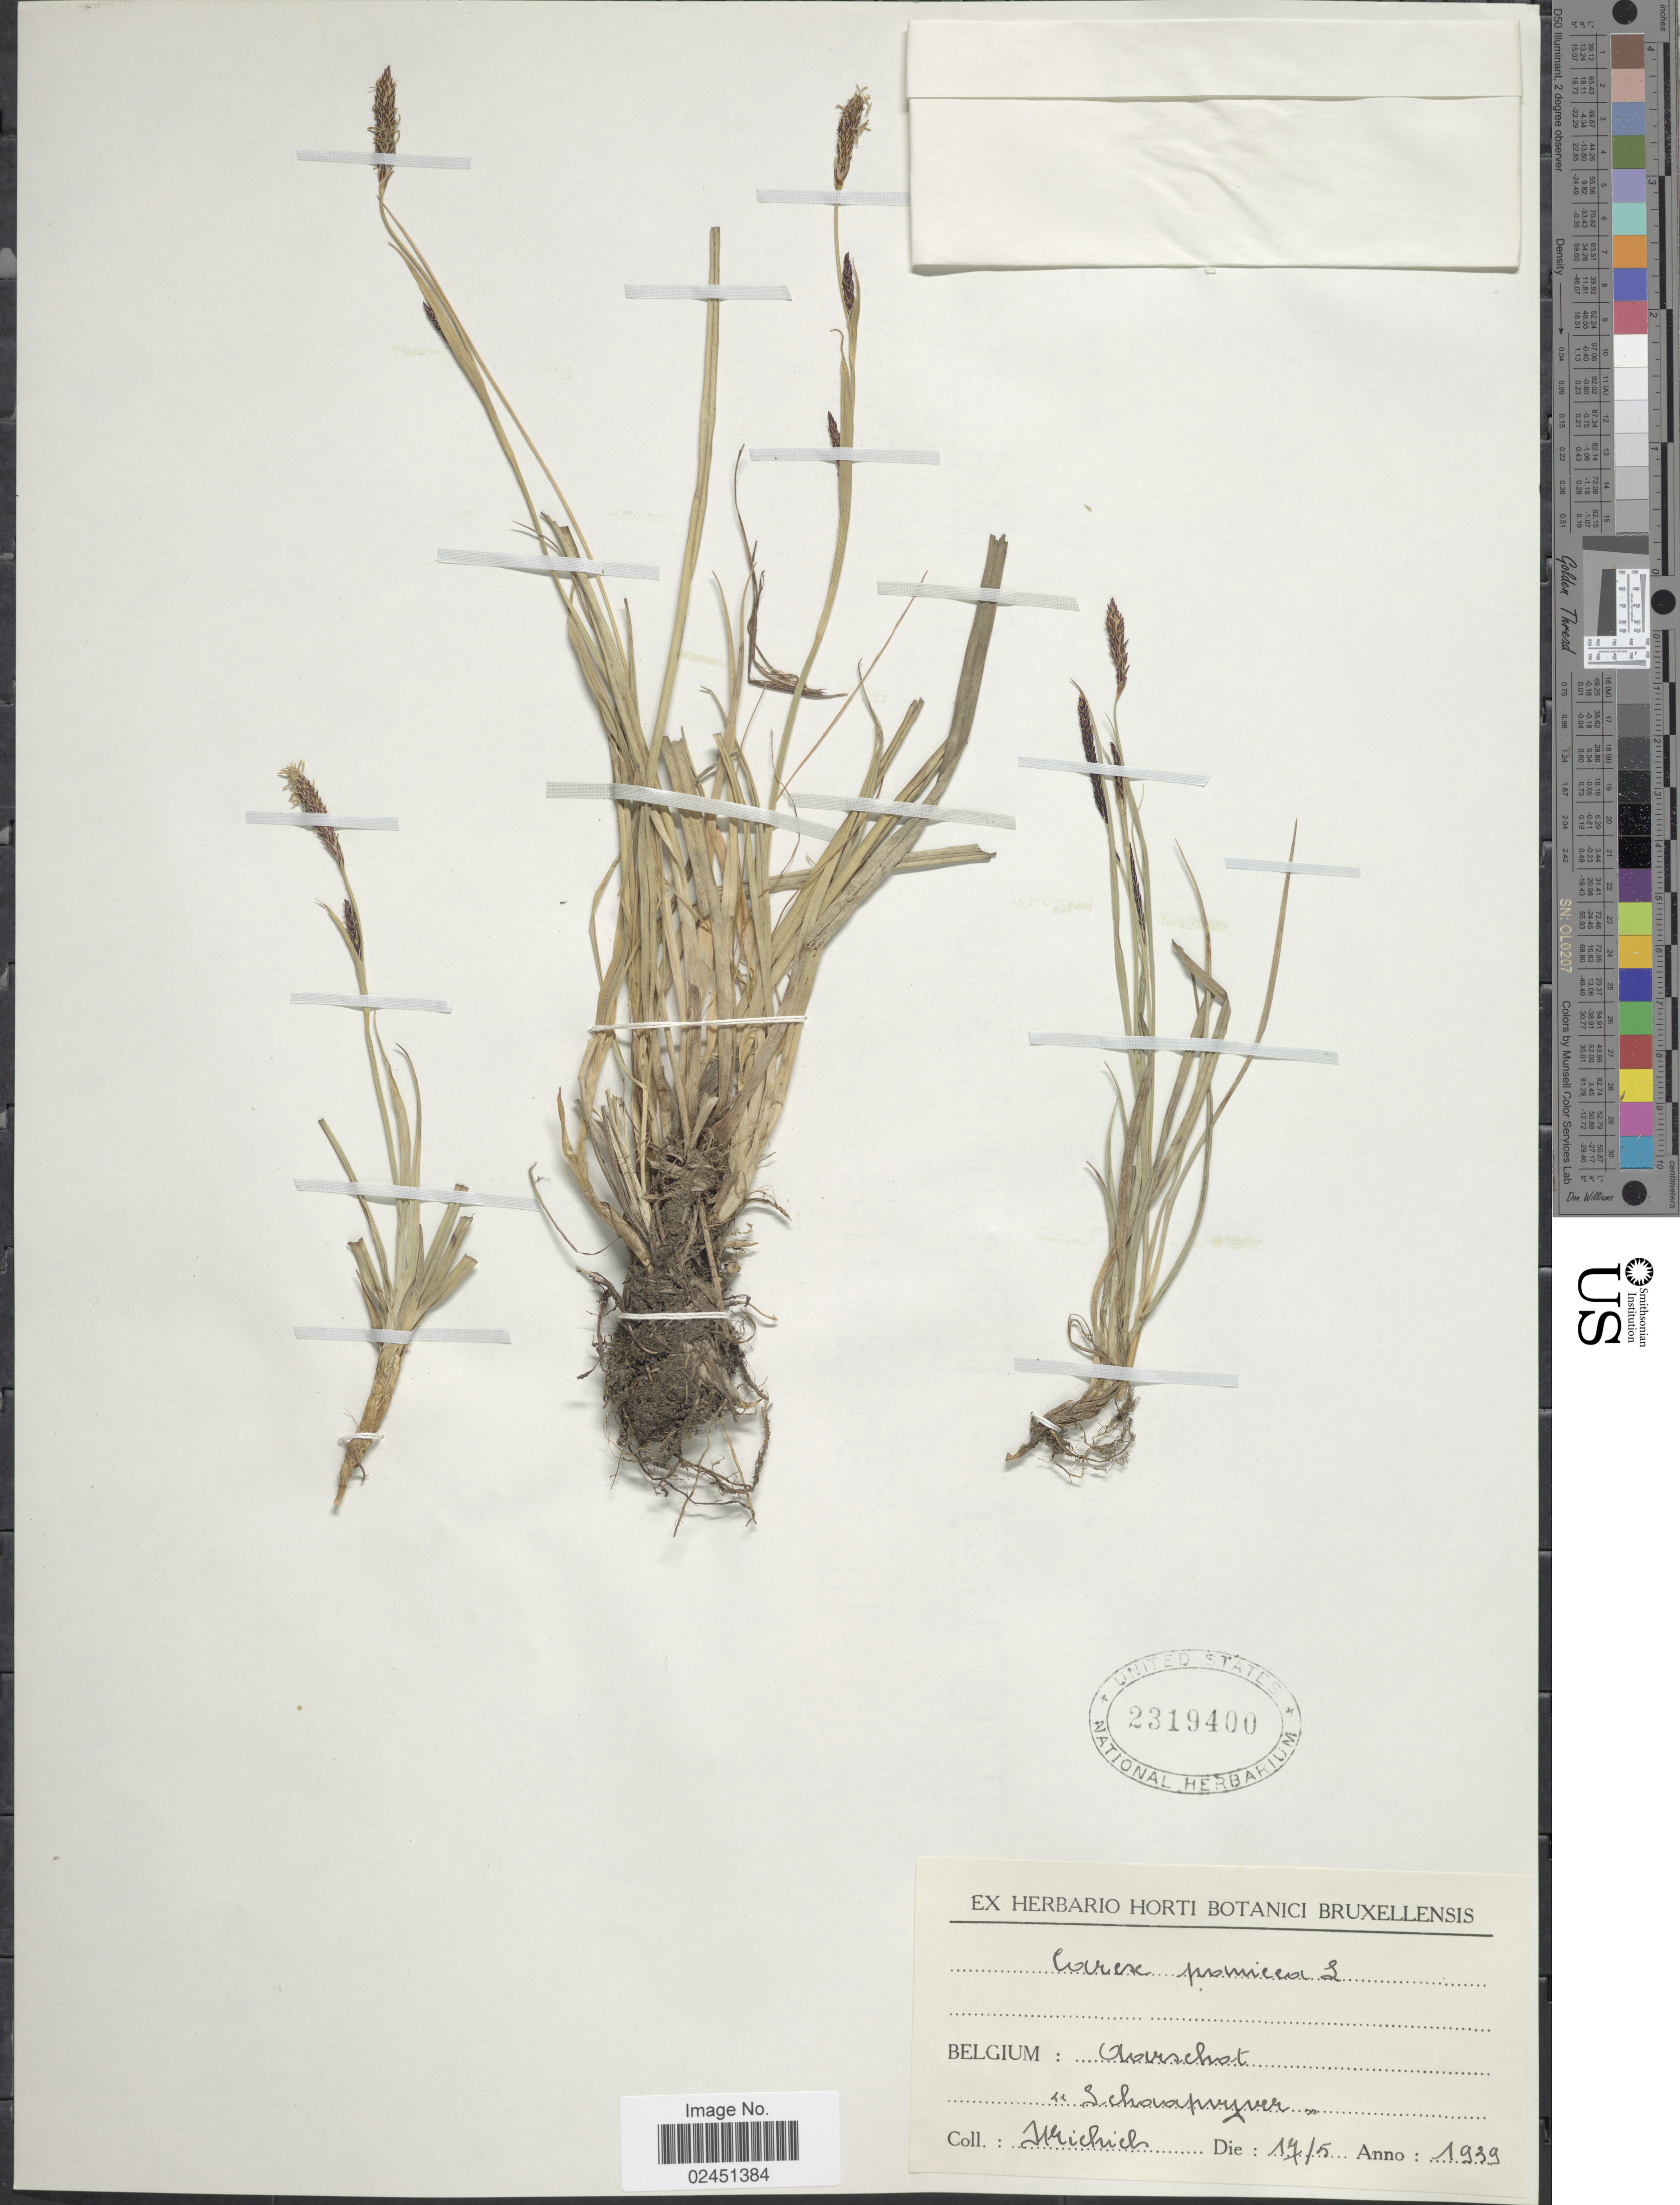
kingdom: Plantae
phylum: Tracheophyta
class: Liliopsida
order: Poales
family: Cyperaceae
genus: Carex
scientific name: Carex panicea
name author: L.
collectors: -. Michel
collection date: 1939-05-17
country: Belgium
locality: Aarschot, Schovapryver [interpreted]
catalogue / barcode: US 2319400